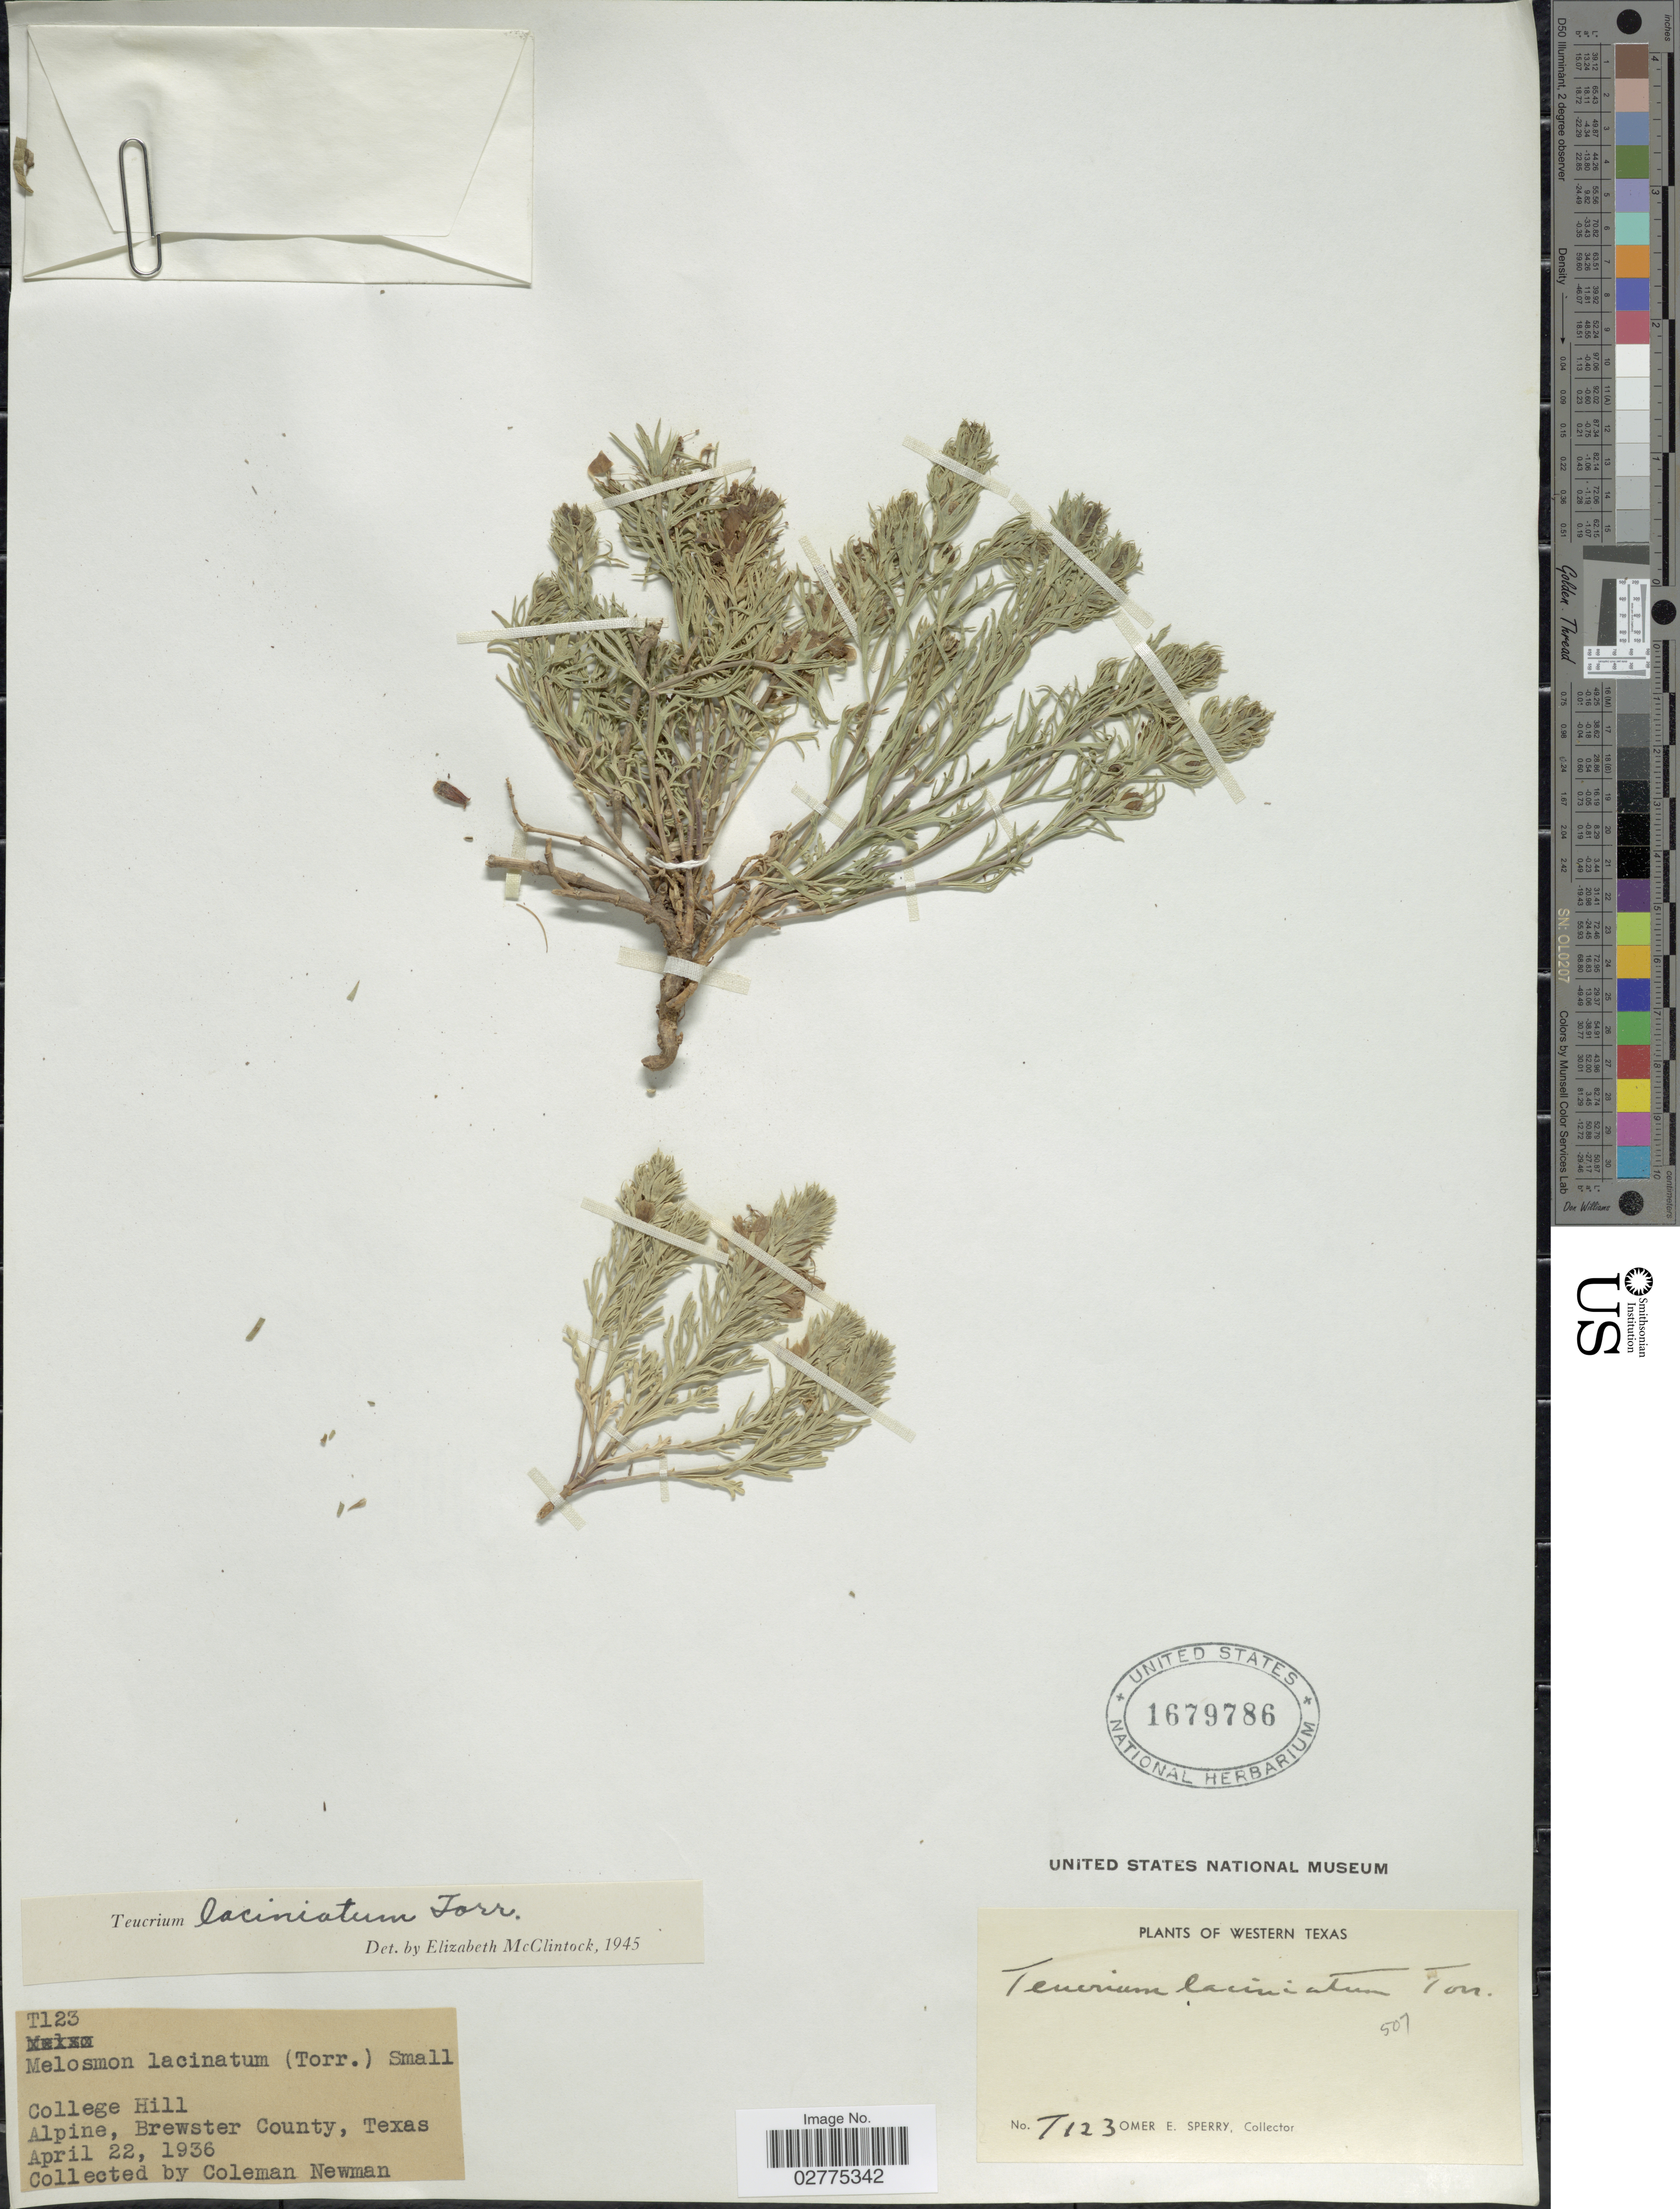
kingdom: Plantae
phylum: Tracheophyta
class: Magnoliopsida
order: Lamiales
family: Lamiaceae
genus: Teucrium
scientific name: Teucrium laciniatum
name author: Torr.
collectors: C. Newman & O. E. Sperry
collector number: T123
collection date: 1936-04-22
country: United States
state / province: Texas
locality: Western Texas, College Hill, Alpine, Brewster County, Texas.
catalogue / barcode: US 1679786